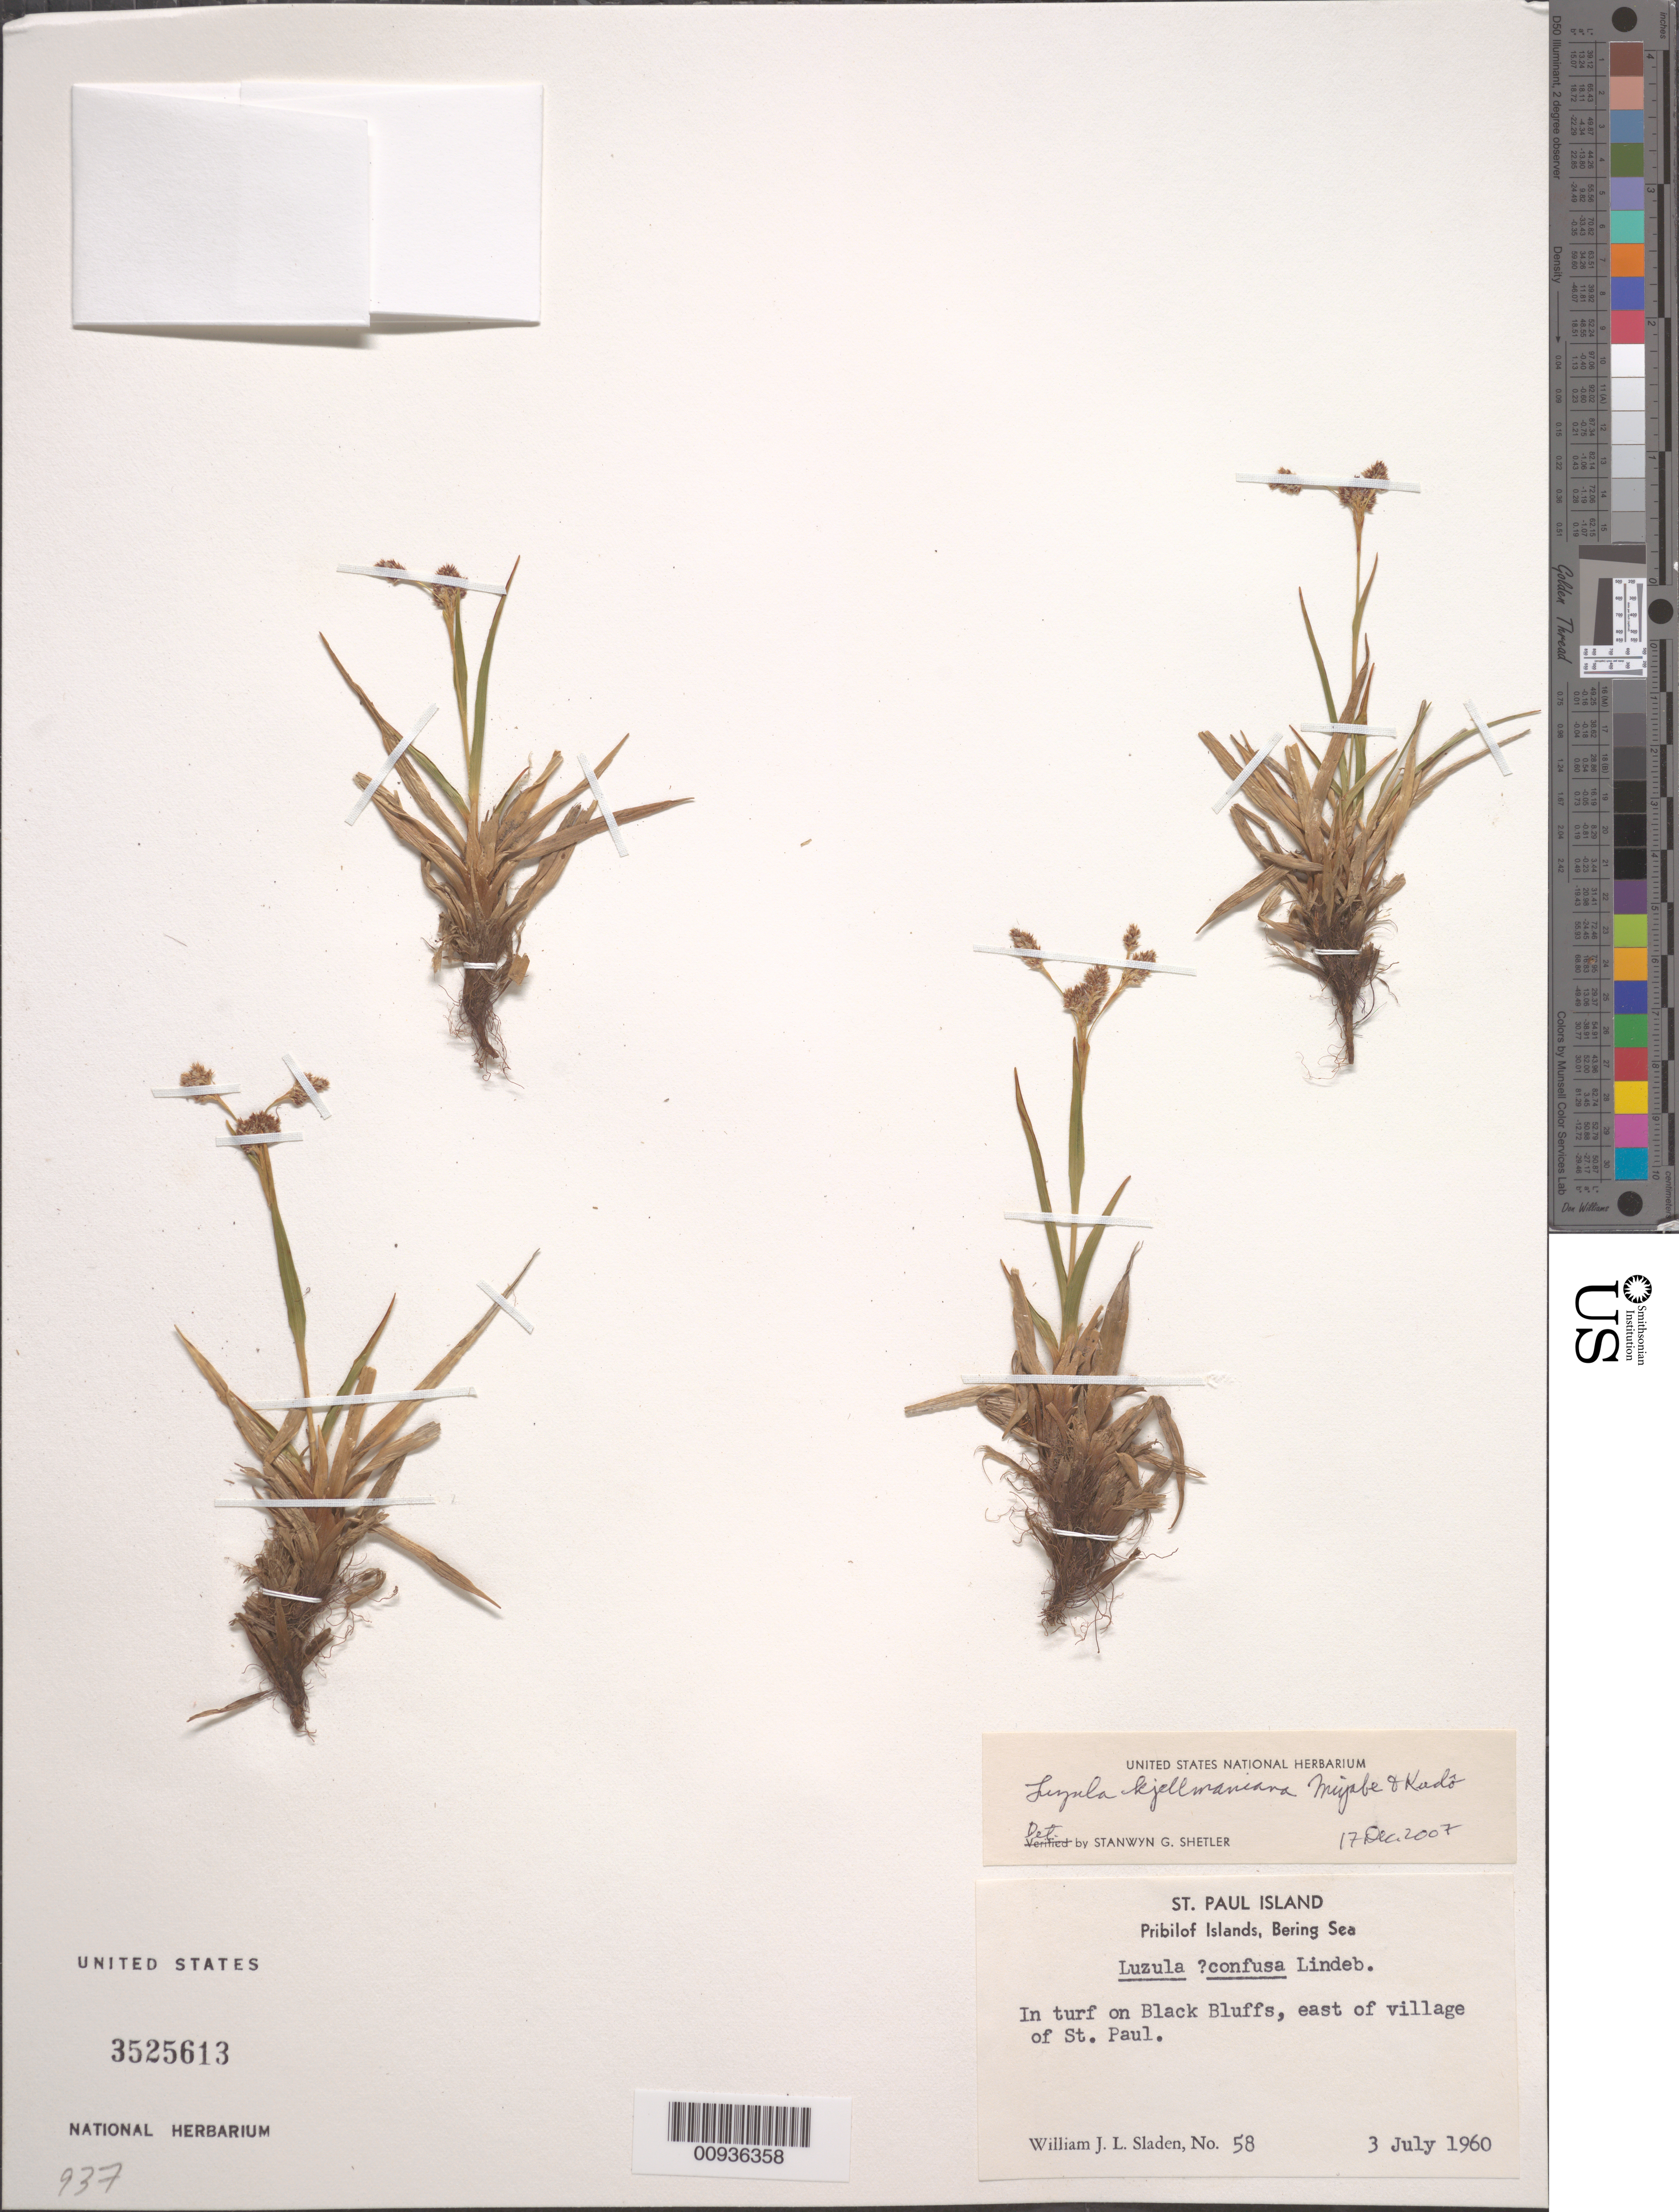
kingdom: Plantae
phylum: Tracheophyta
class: Liliopsida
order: Poales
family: Juncaceae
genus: Luzula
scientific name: Luzula kjellmaniana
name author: Miyabe & Kudô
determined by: Shetler, Stanwyn G., (US), NMNH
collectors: W. Sladen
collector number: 58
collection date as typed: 03 Jul 1960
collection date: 1960-07-03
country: United States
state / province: Alaska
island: St. Paul Island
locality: St. Paul Island. In turf on Black Bluffs, east of village of St. Paul., Bering Sea, Pribilof Islands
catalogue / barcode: US 3525613